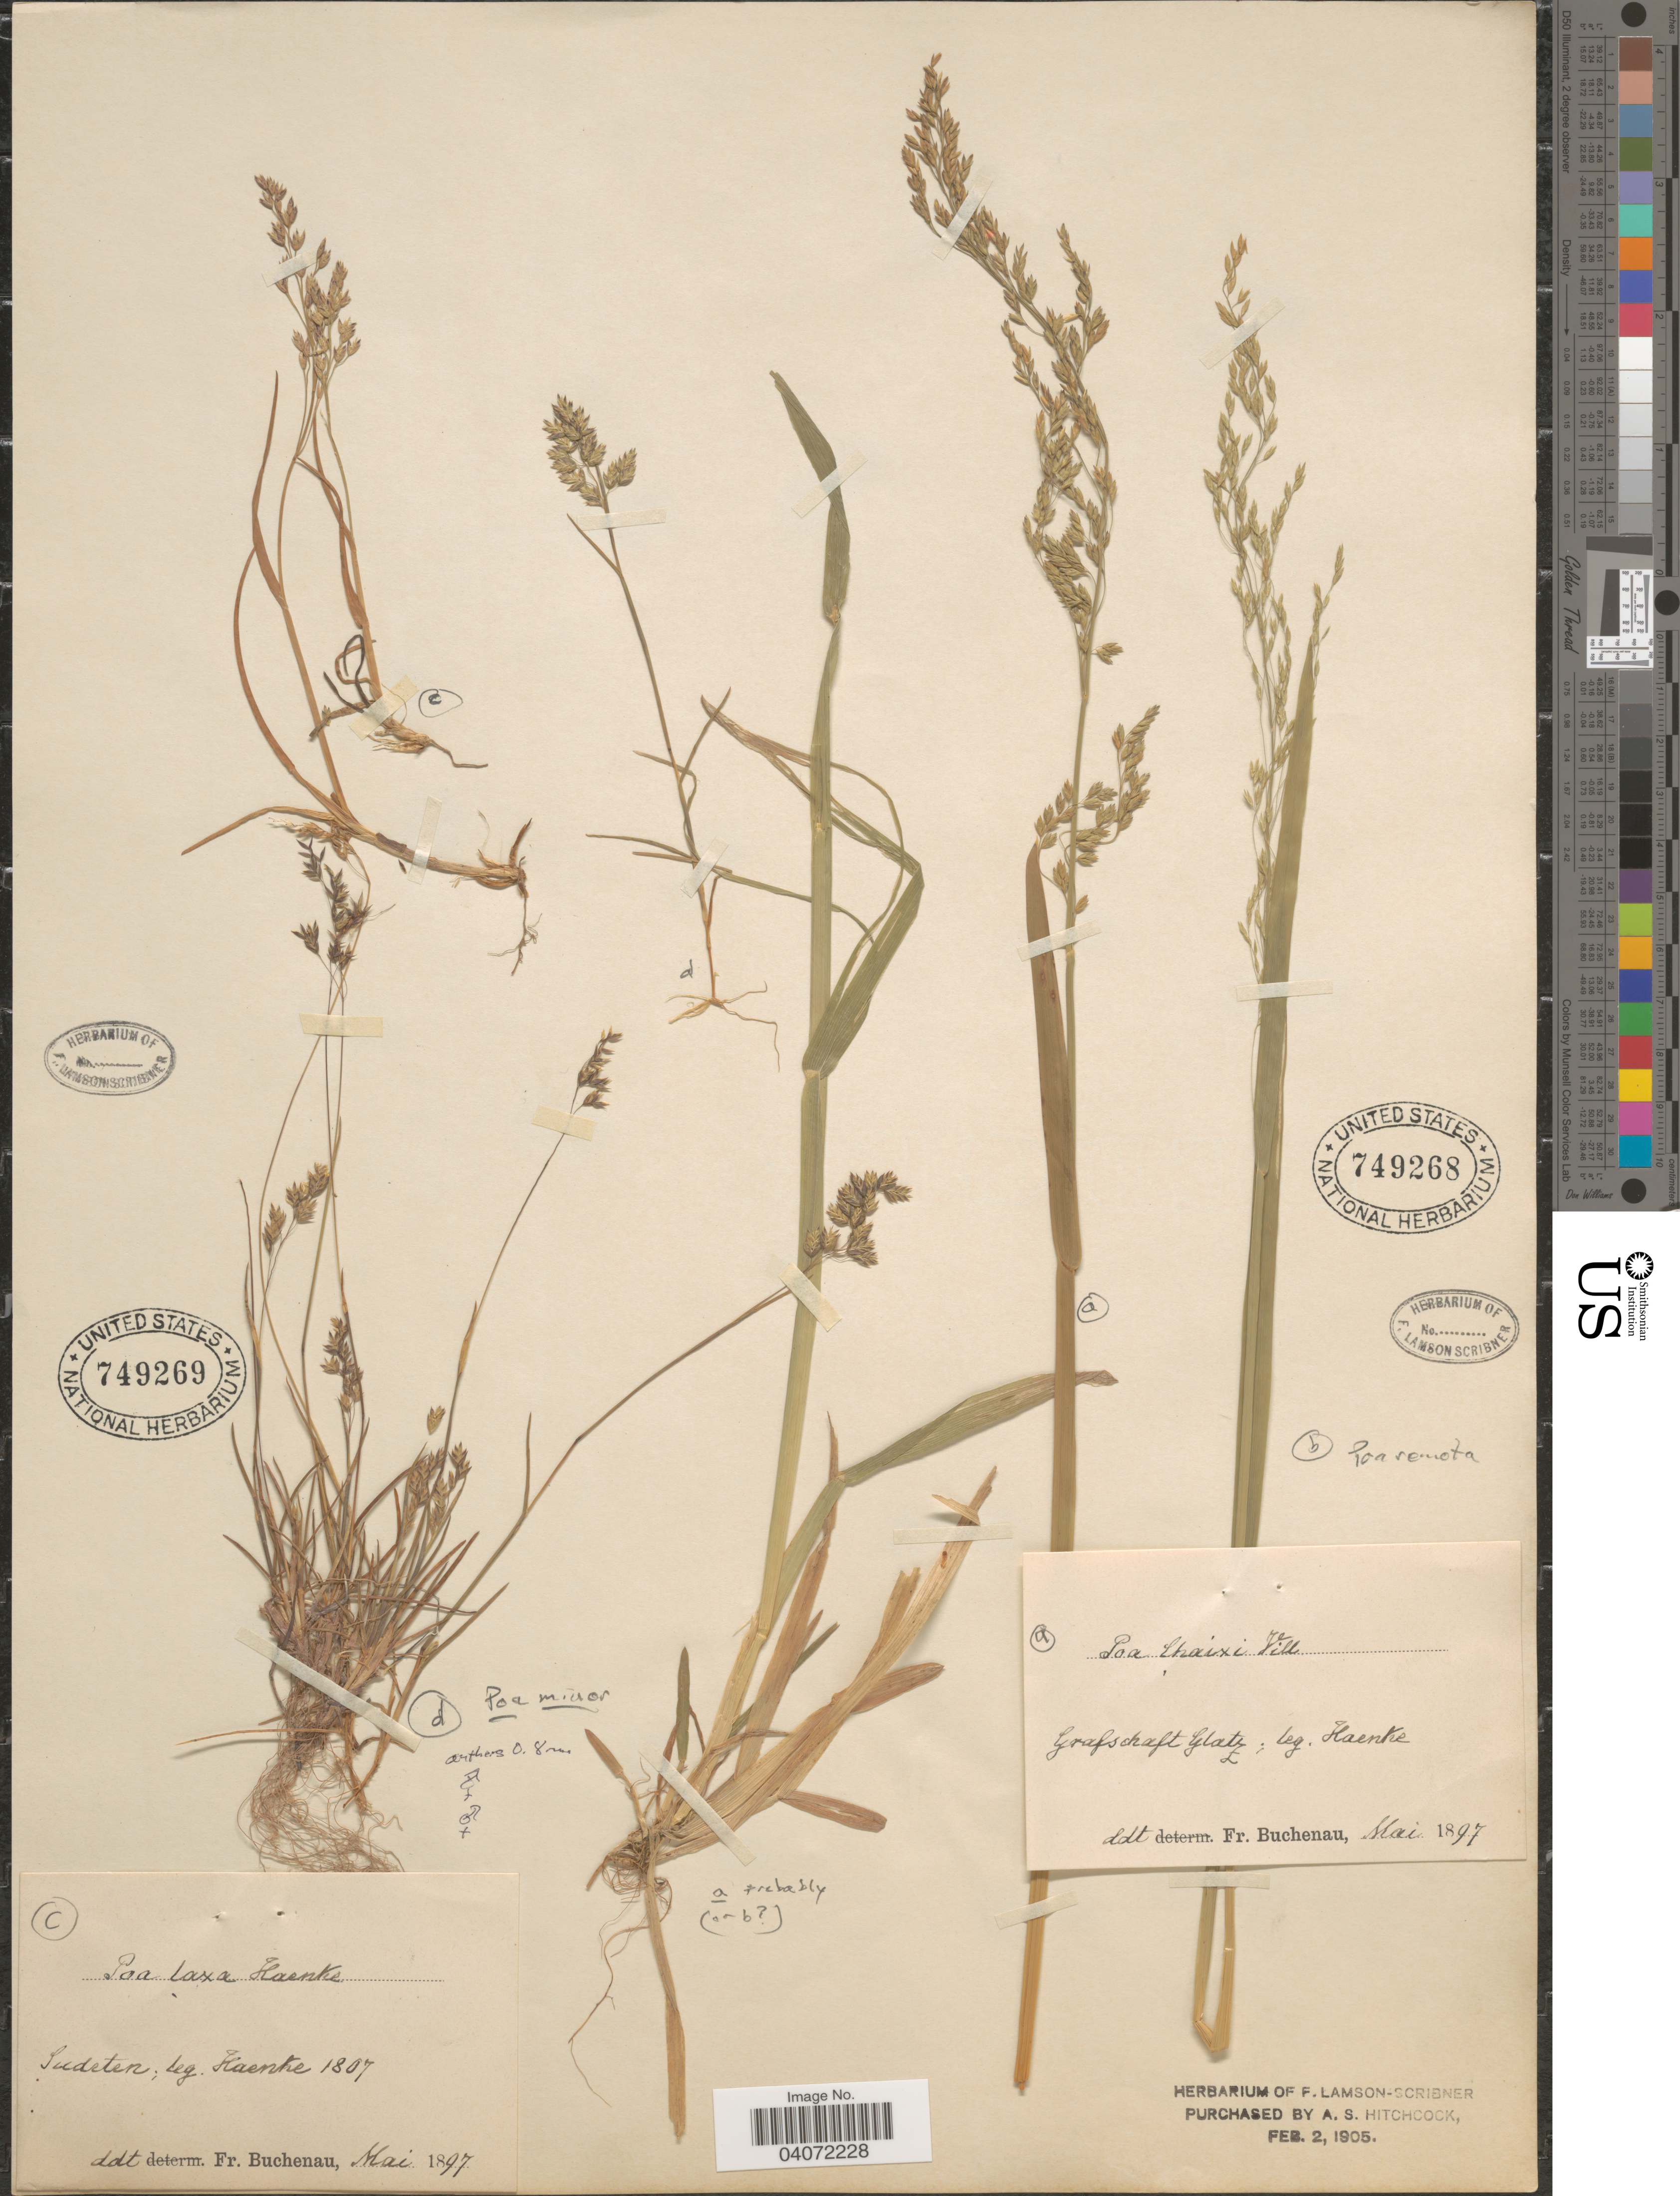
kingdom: Plantae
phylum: Tracheophyta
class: Liliopsida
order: Poales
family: Poaceae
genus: Poa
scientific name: Poa minor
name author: Gaudin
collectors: Haenke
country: Poland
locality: Grafschaft Glatz.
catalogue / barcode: US 749268